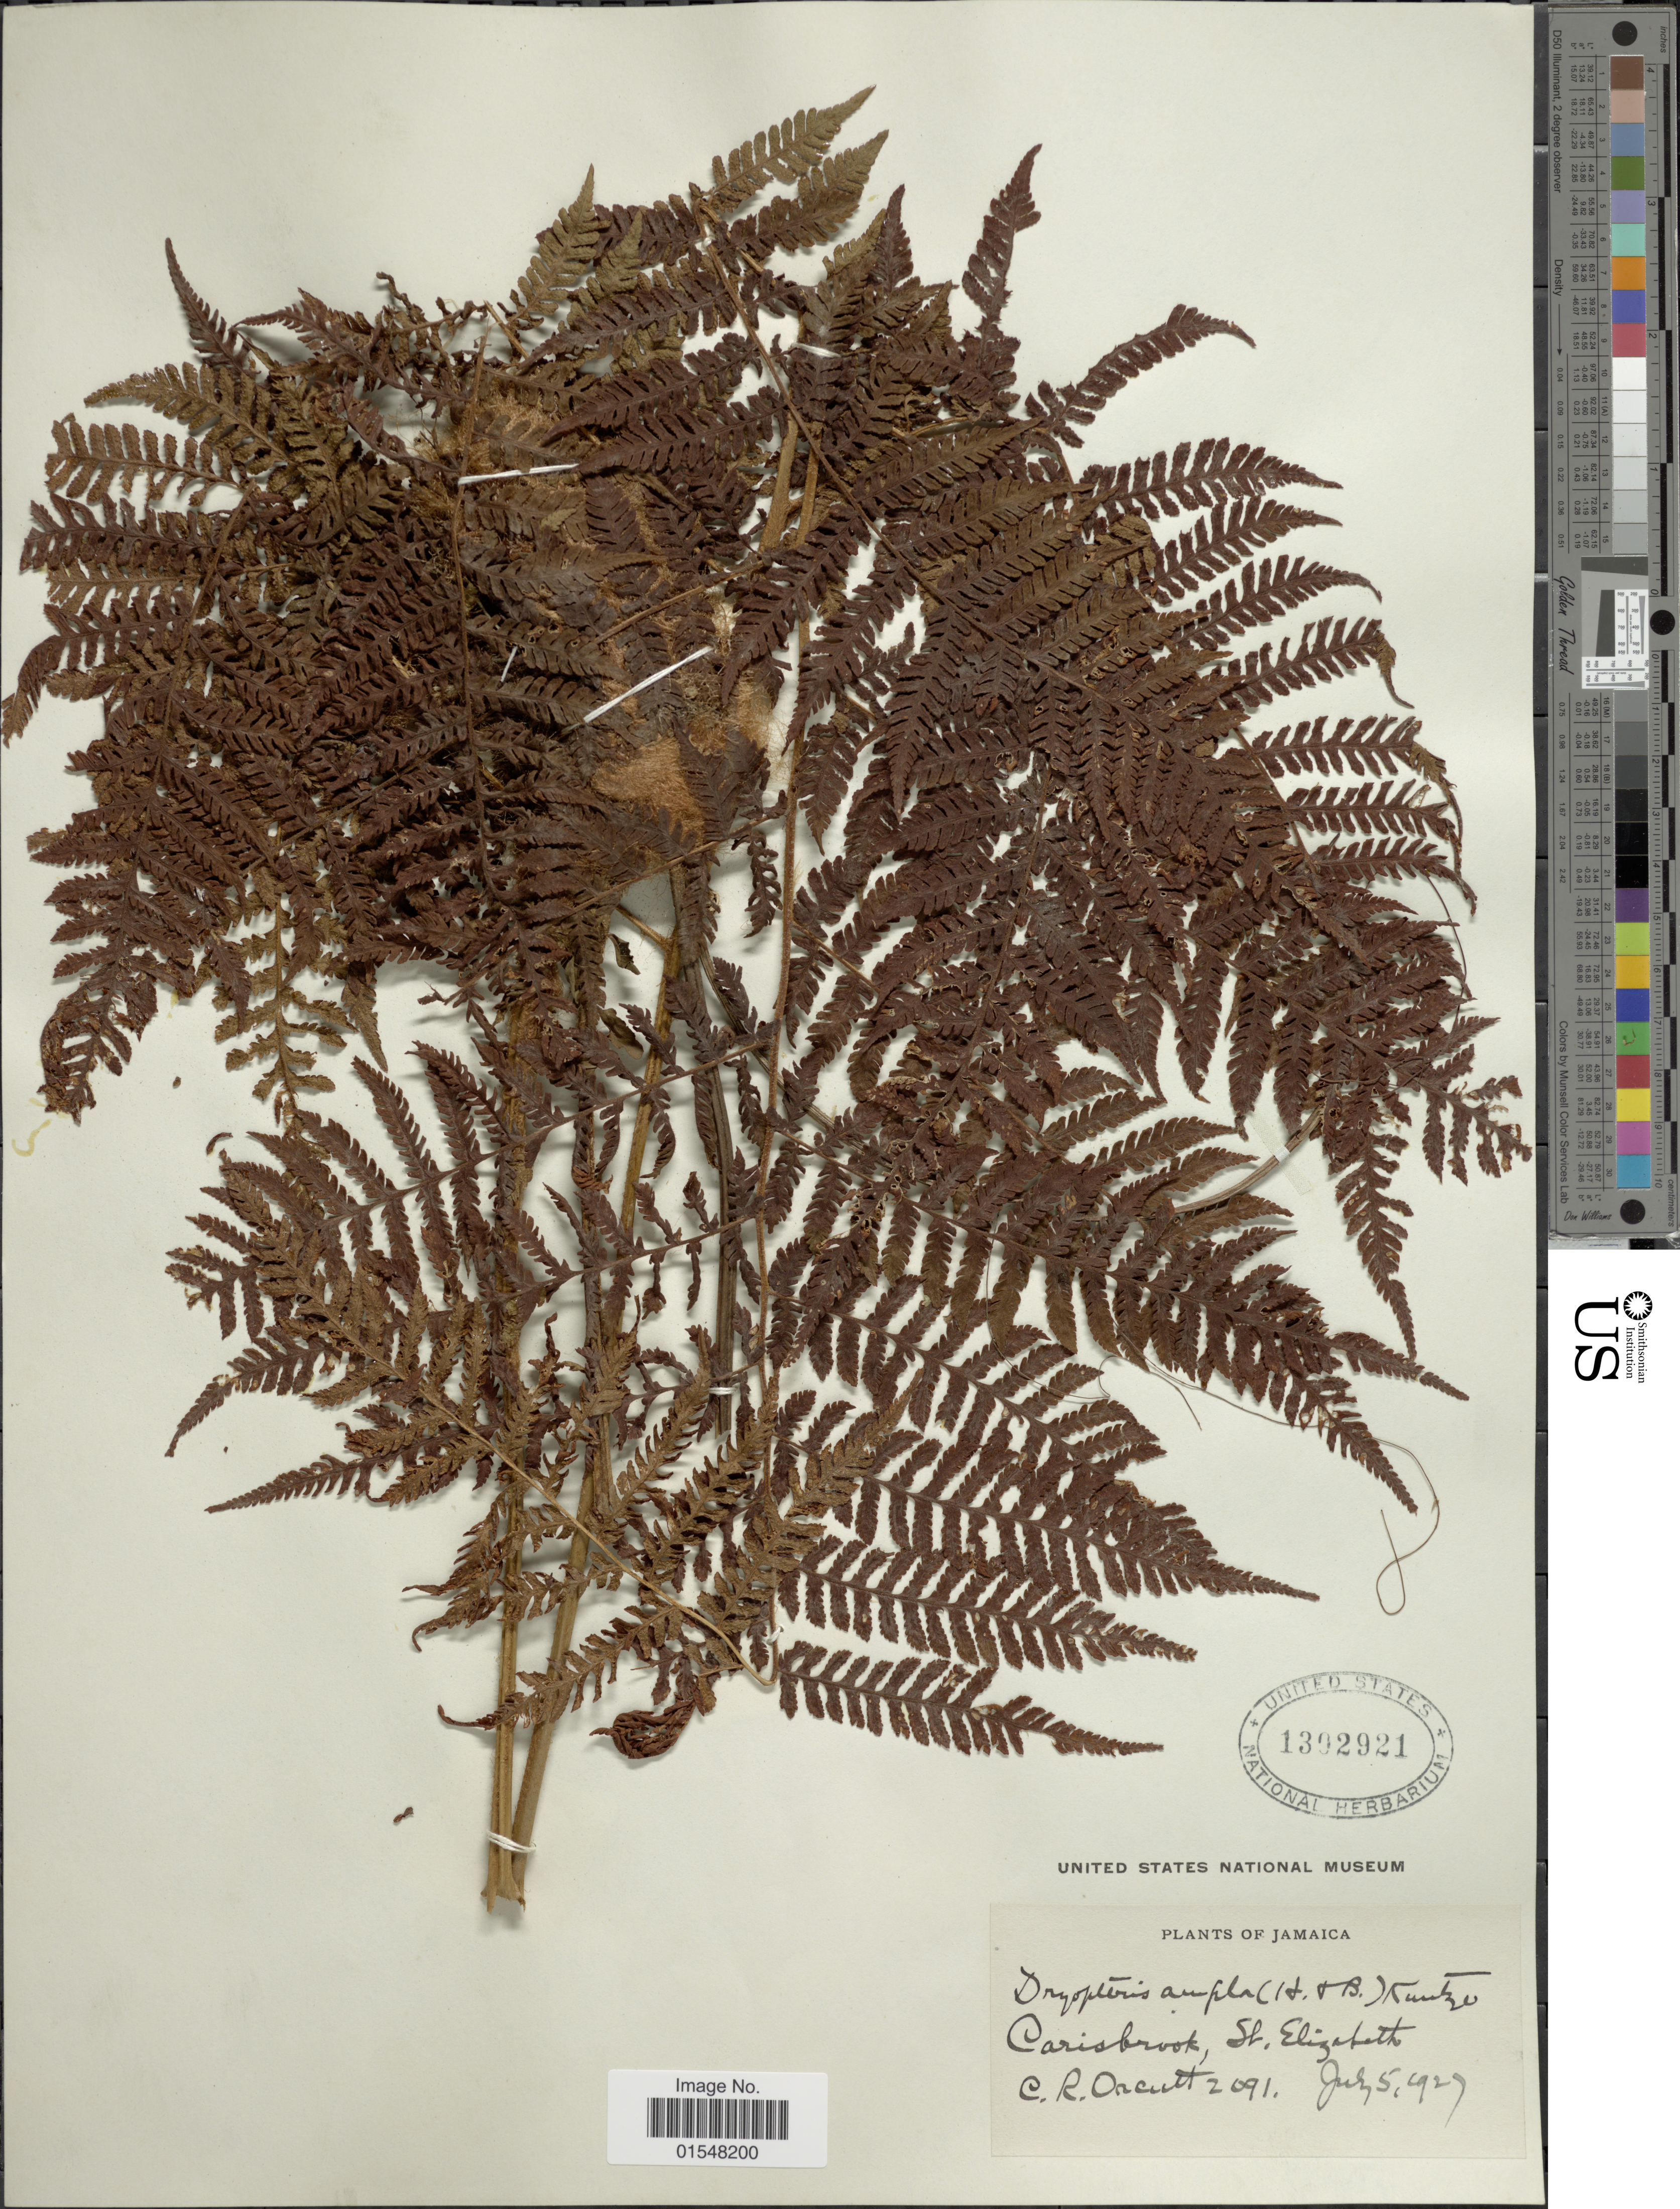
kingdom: Plantae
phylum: Tracheophyta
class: Polypodiopsida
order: Polypodiales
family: Dryopteridaceae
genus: Ctenitis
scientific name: Ctenitis sloanei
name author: (Poepp. ex Spreng.) C.V. Morton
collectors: C. R. Orcutt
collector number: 2091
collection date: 1927-07-05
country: Jamaica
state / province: Saint Elizabeth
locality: Carisbrook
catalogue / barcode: US 1392921